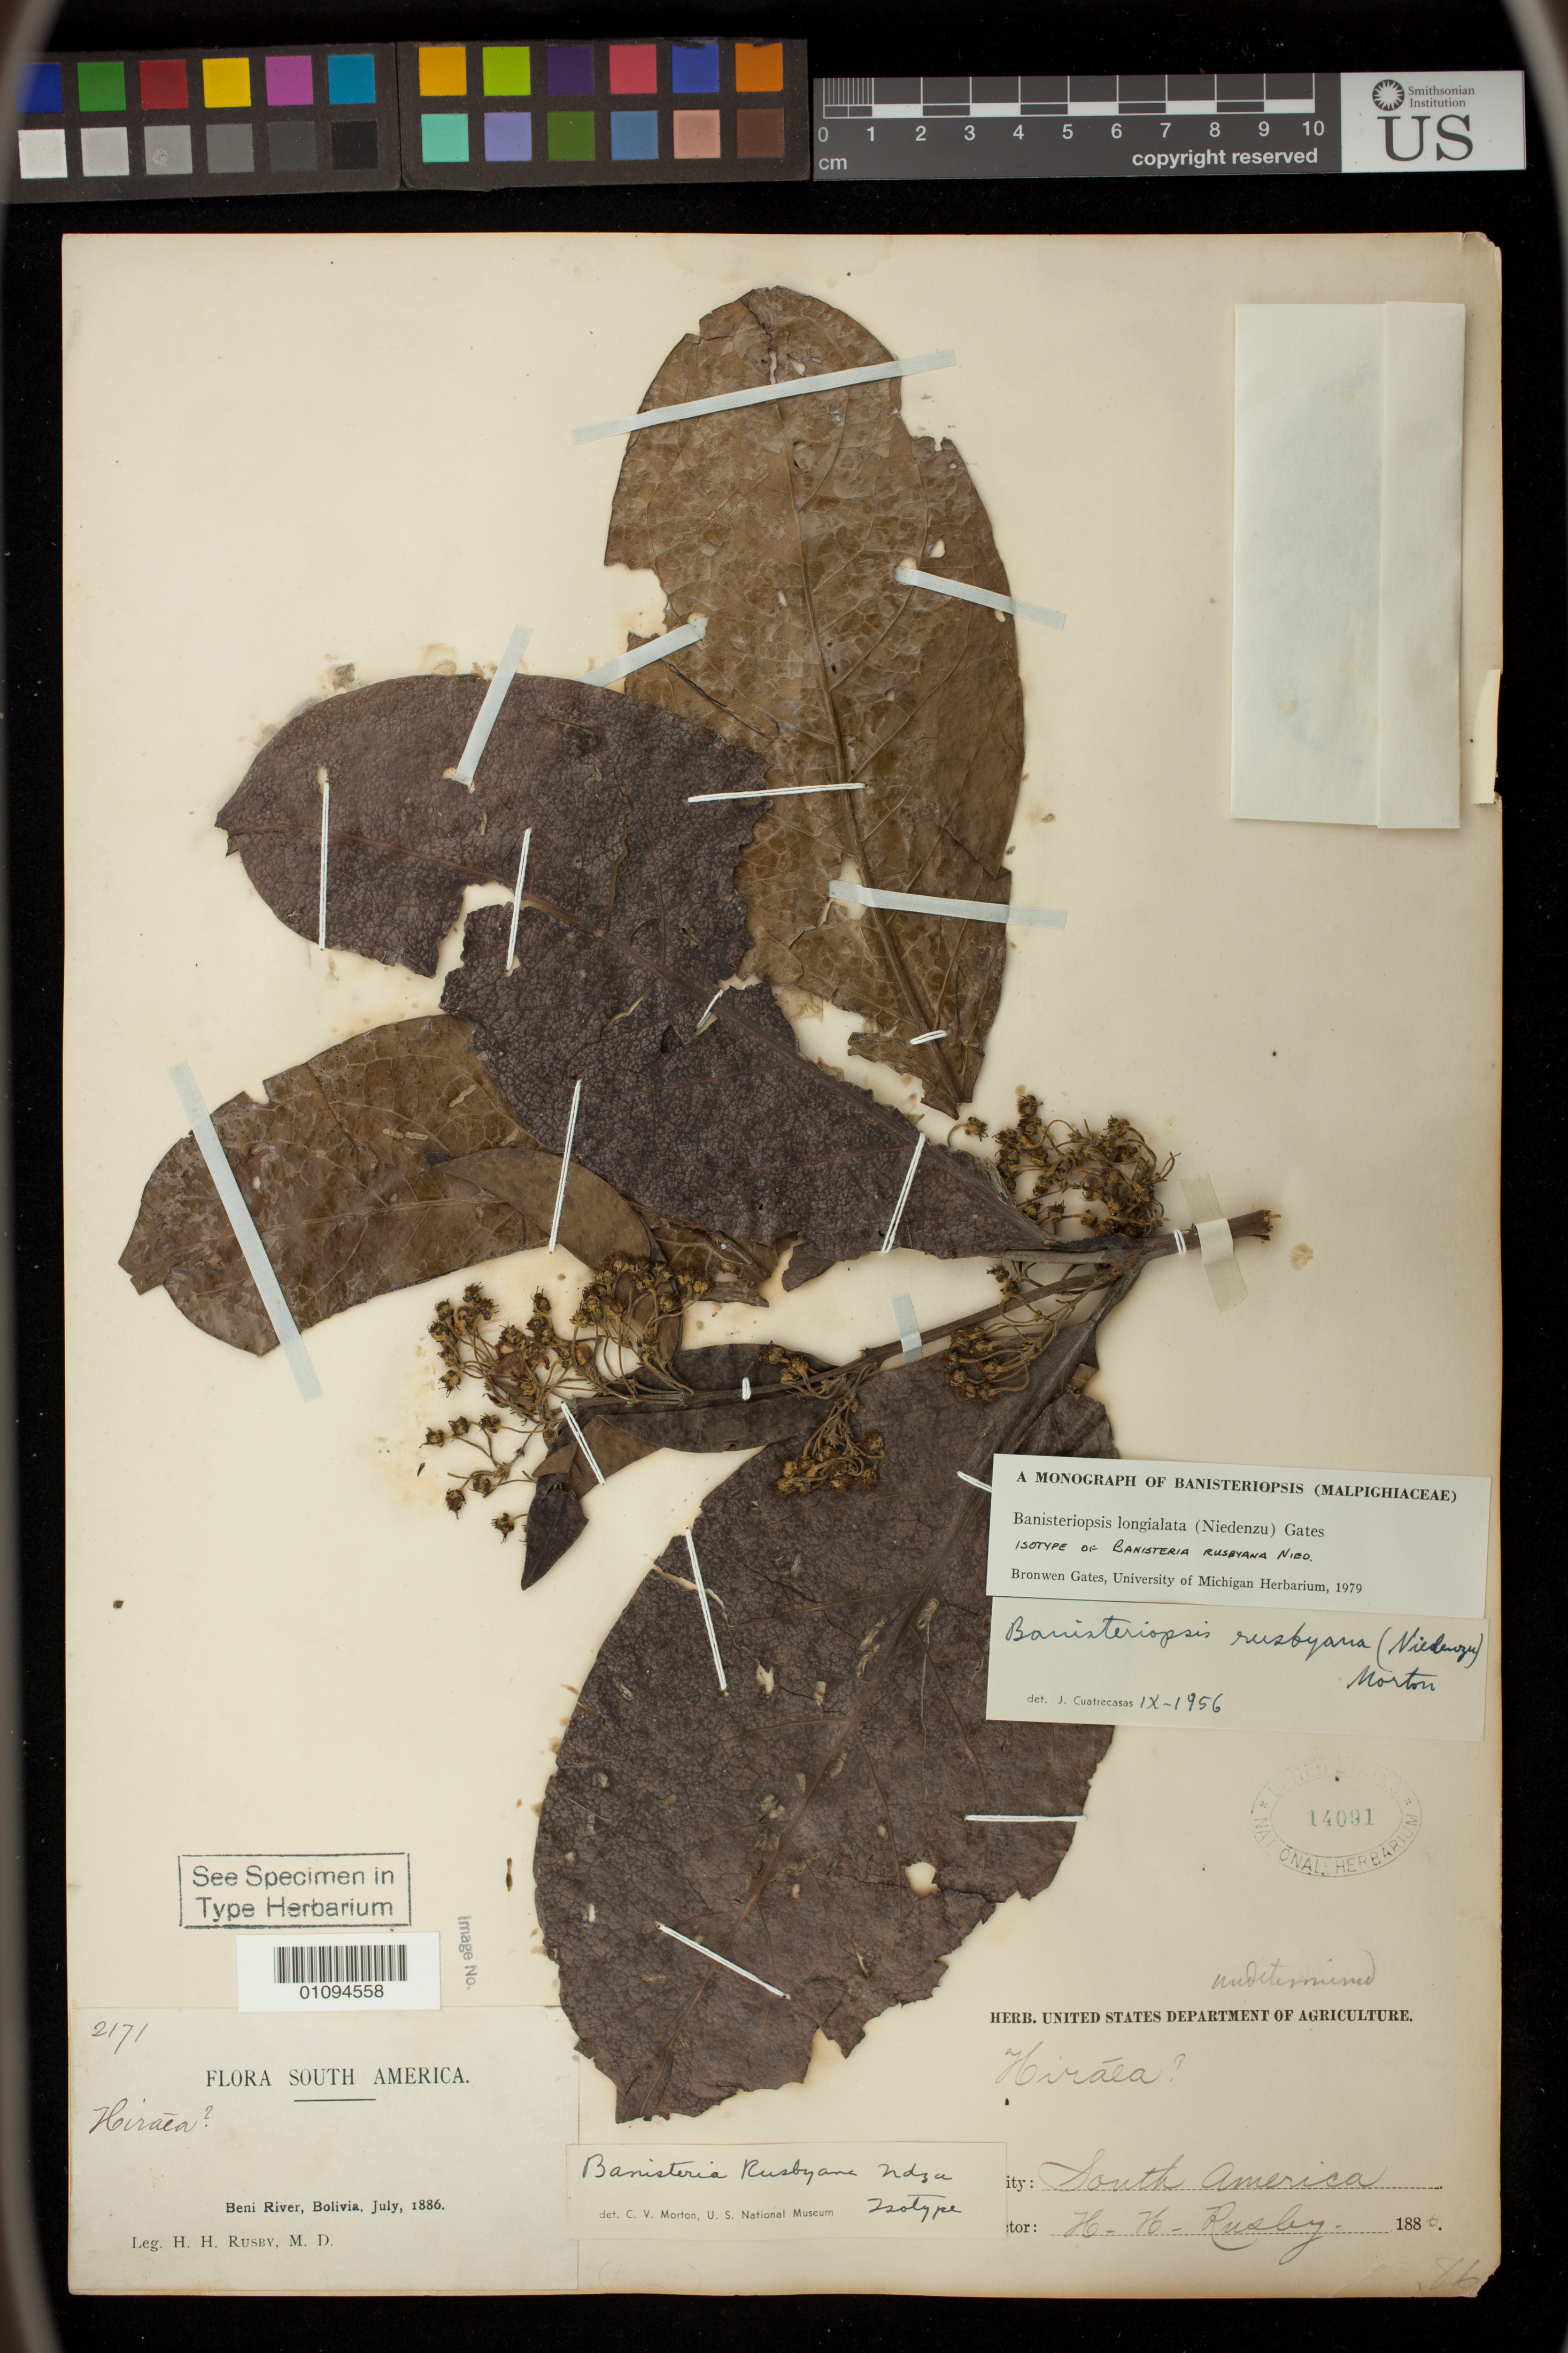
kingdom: Plantae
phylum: Tracheophyta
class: Magnoliopsida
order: Malpighiales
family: Malpighiaceae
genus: Banisteria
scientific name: Banisteria rusbyana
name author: Nied.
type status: Isotype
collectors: H. H. Rusby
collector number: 2171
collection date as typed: Jul 1886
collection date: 1886-07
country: Bolivia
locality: Beni River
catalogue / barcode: US 14091